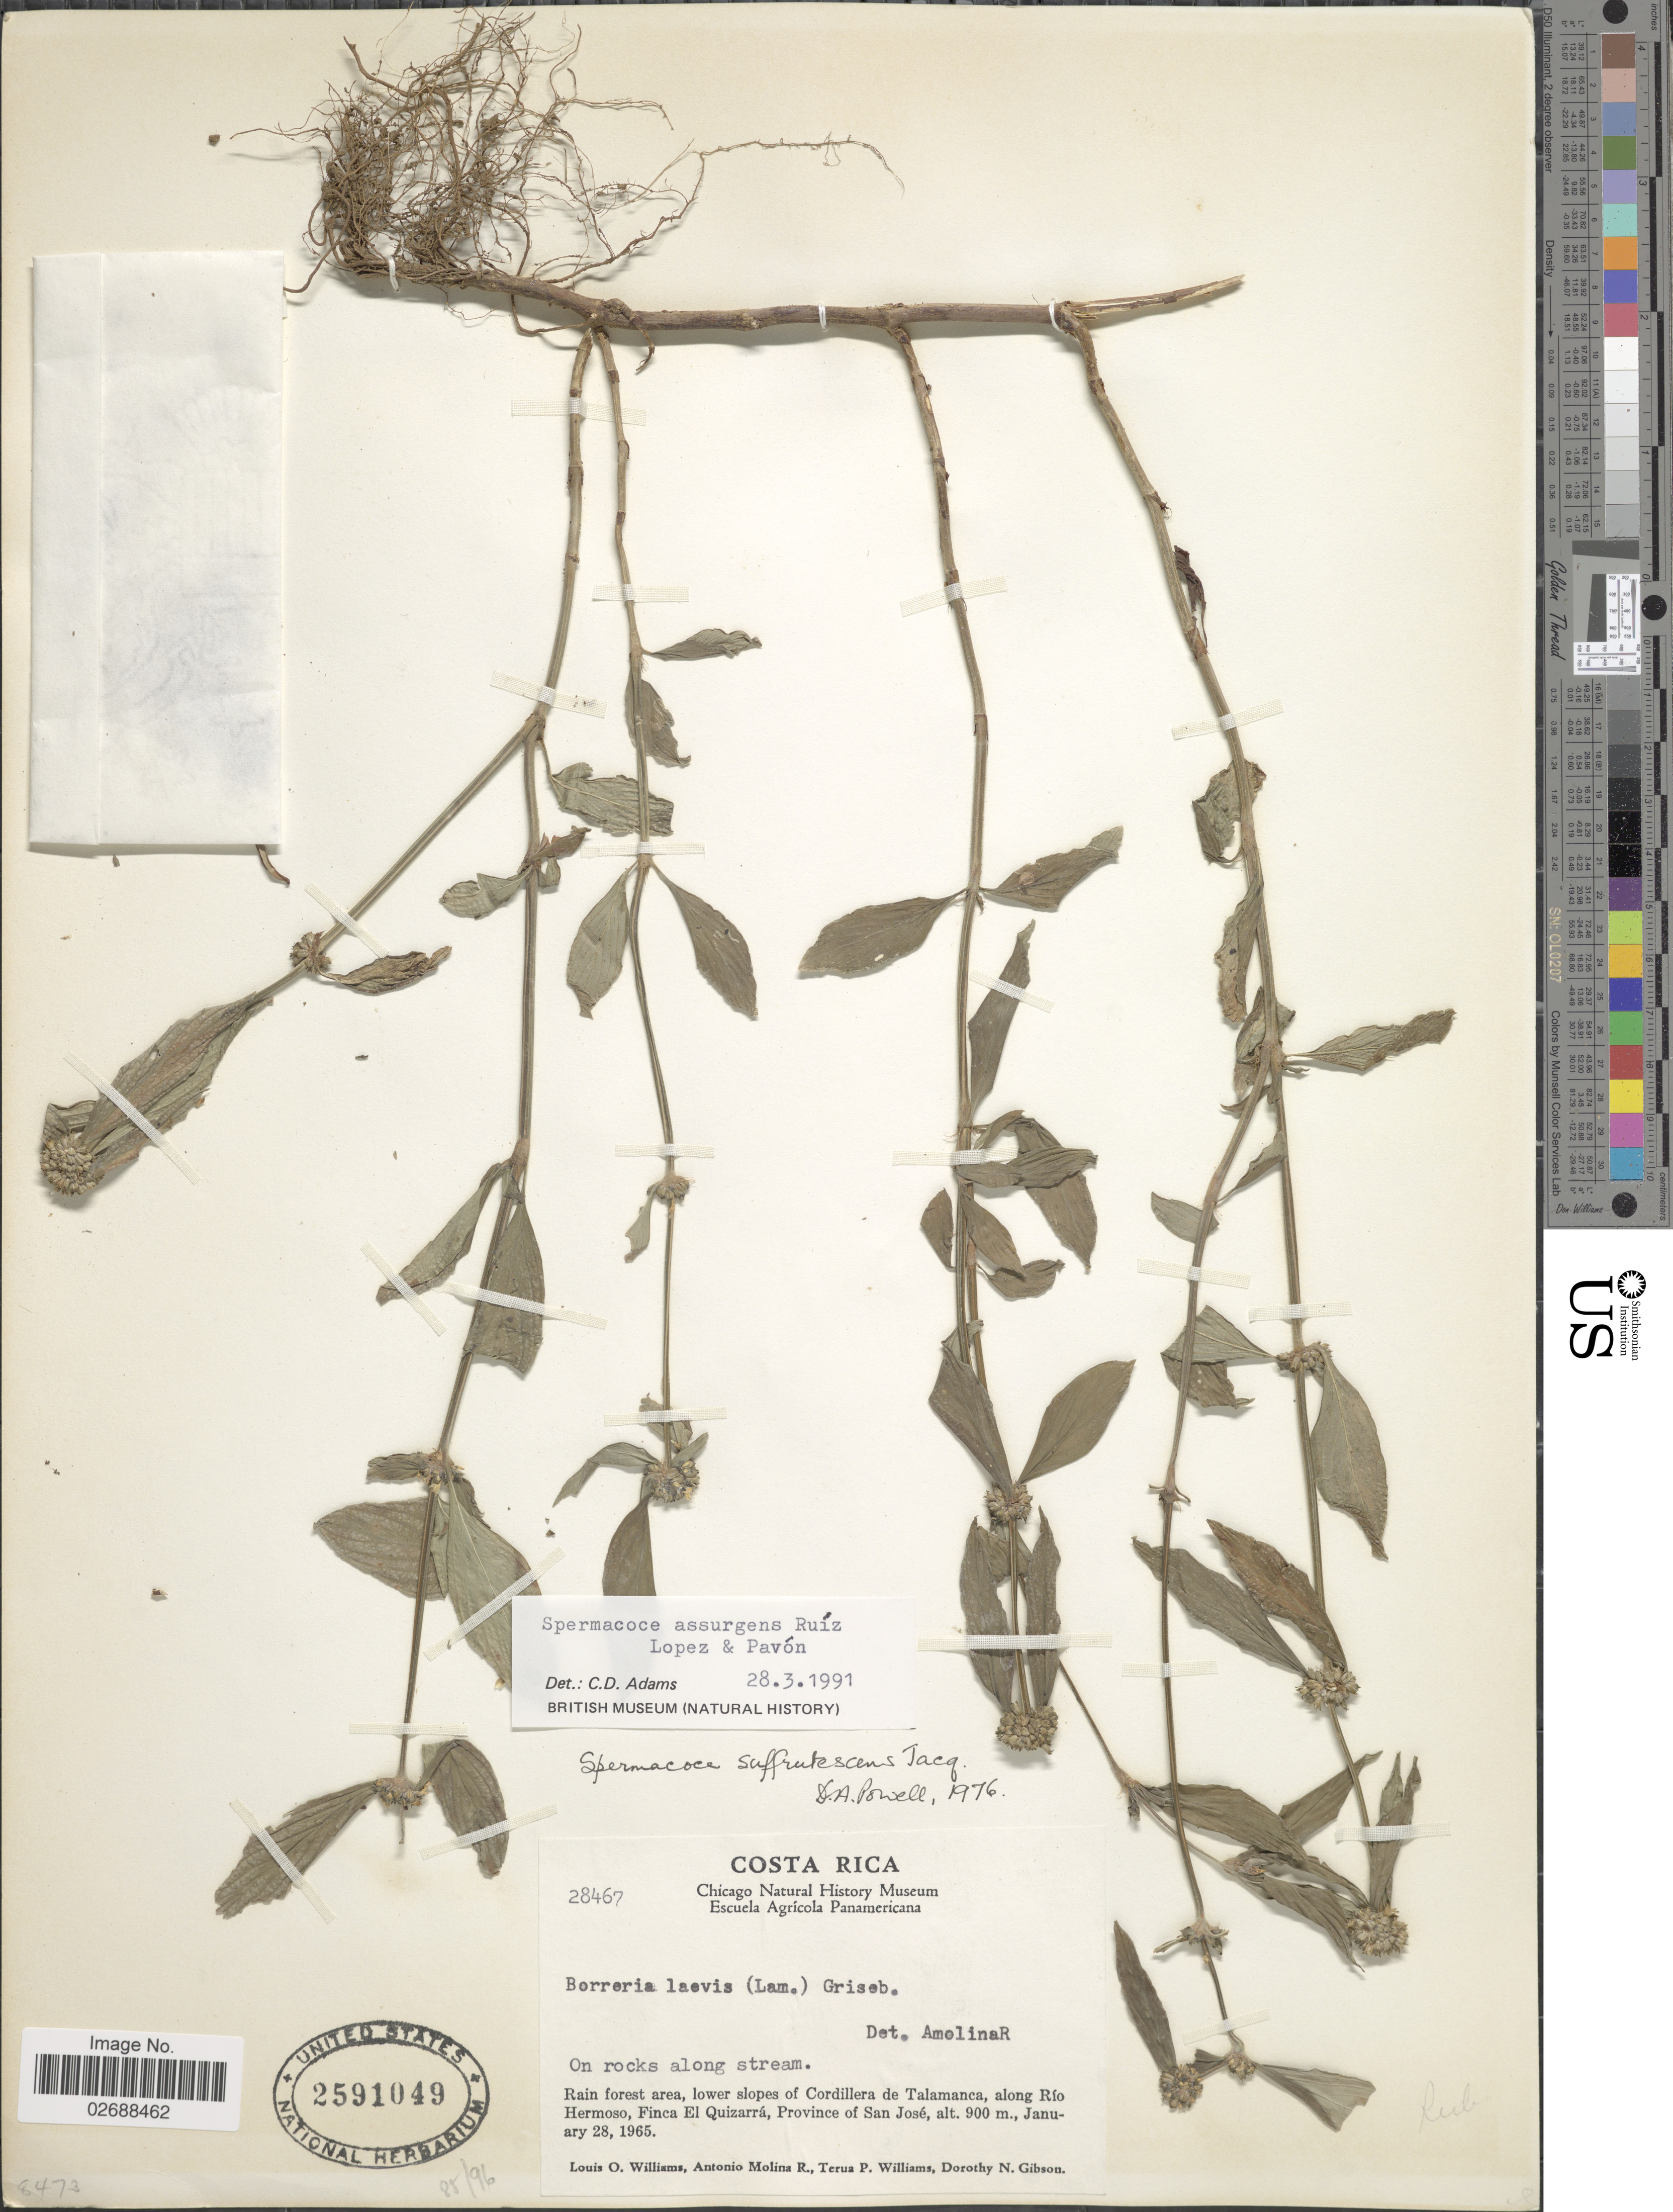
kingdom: Plantae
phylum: Tracheophyta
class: Magnoliopsida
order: Gentianales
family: Rubiaceae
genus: Spermacoce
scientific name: Spermacoce assurgens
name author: Ruiz & Pav.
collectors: L. O. Williams, A. Molina R., T. P. Williams & D. N. Gibson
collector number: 28467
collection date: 1965-01-28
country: Costa Rica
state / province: San José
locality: Lower slopes of Cordillera de Talamanca, along Río Hermoso, Finca El Quizarrá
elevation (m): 900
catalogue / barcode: US 2591049